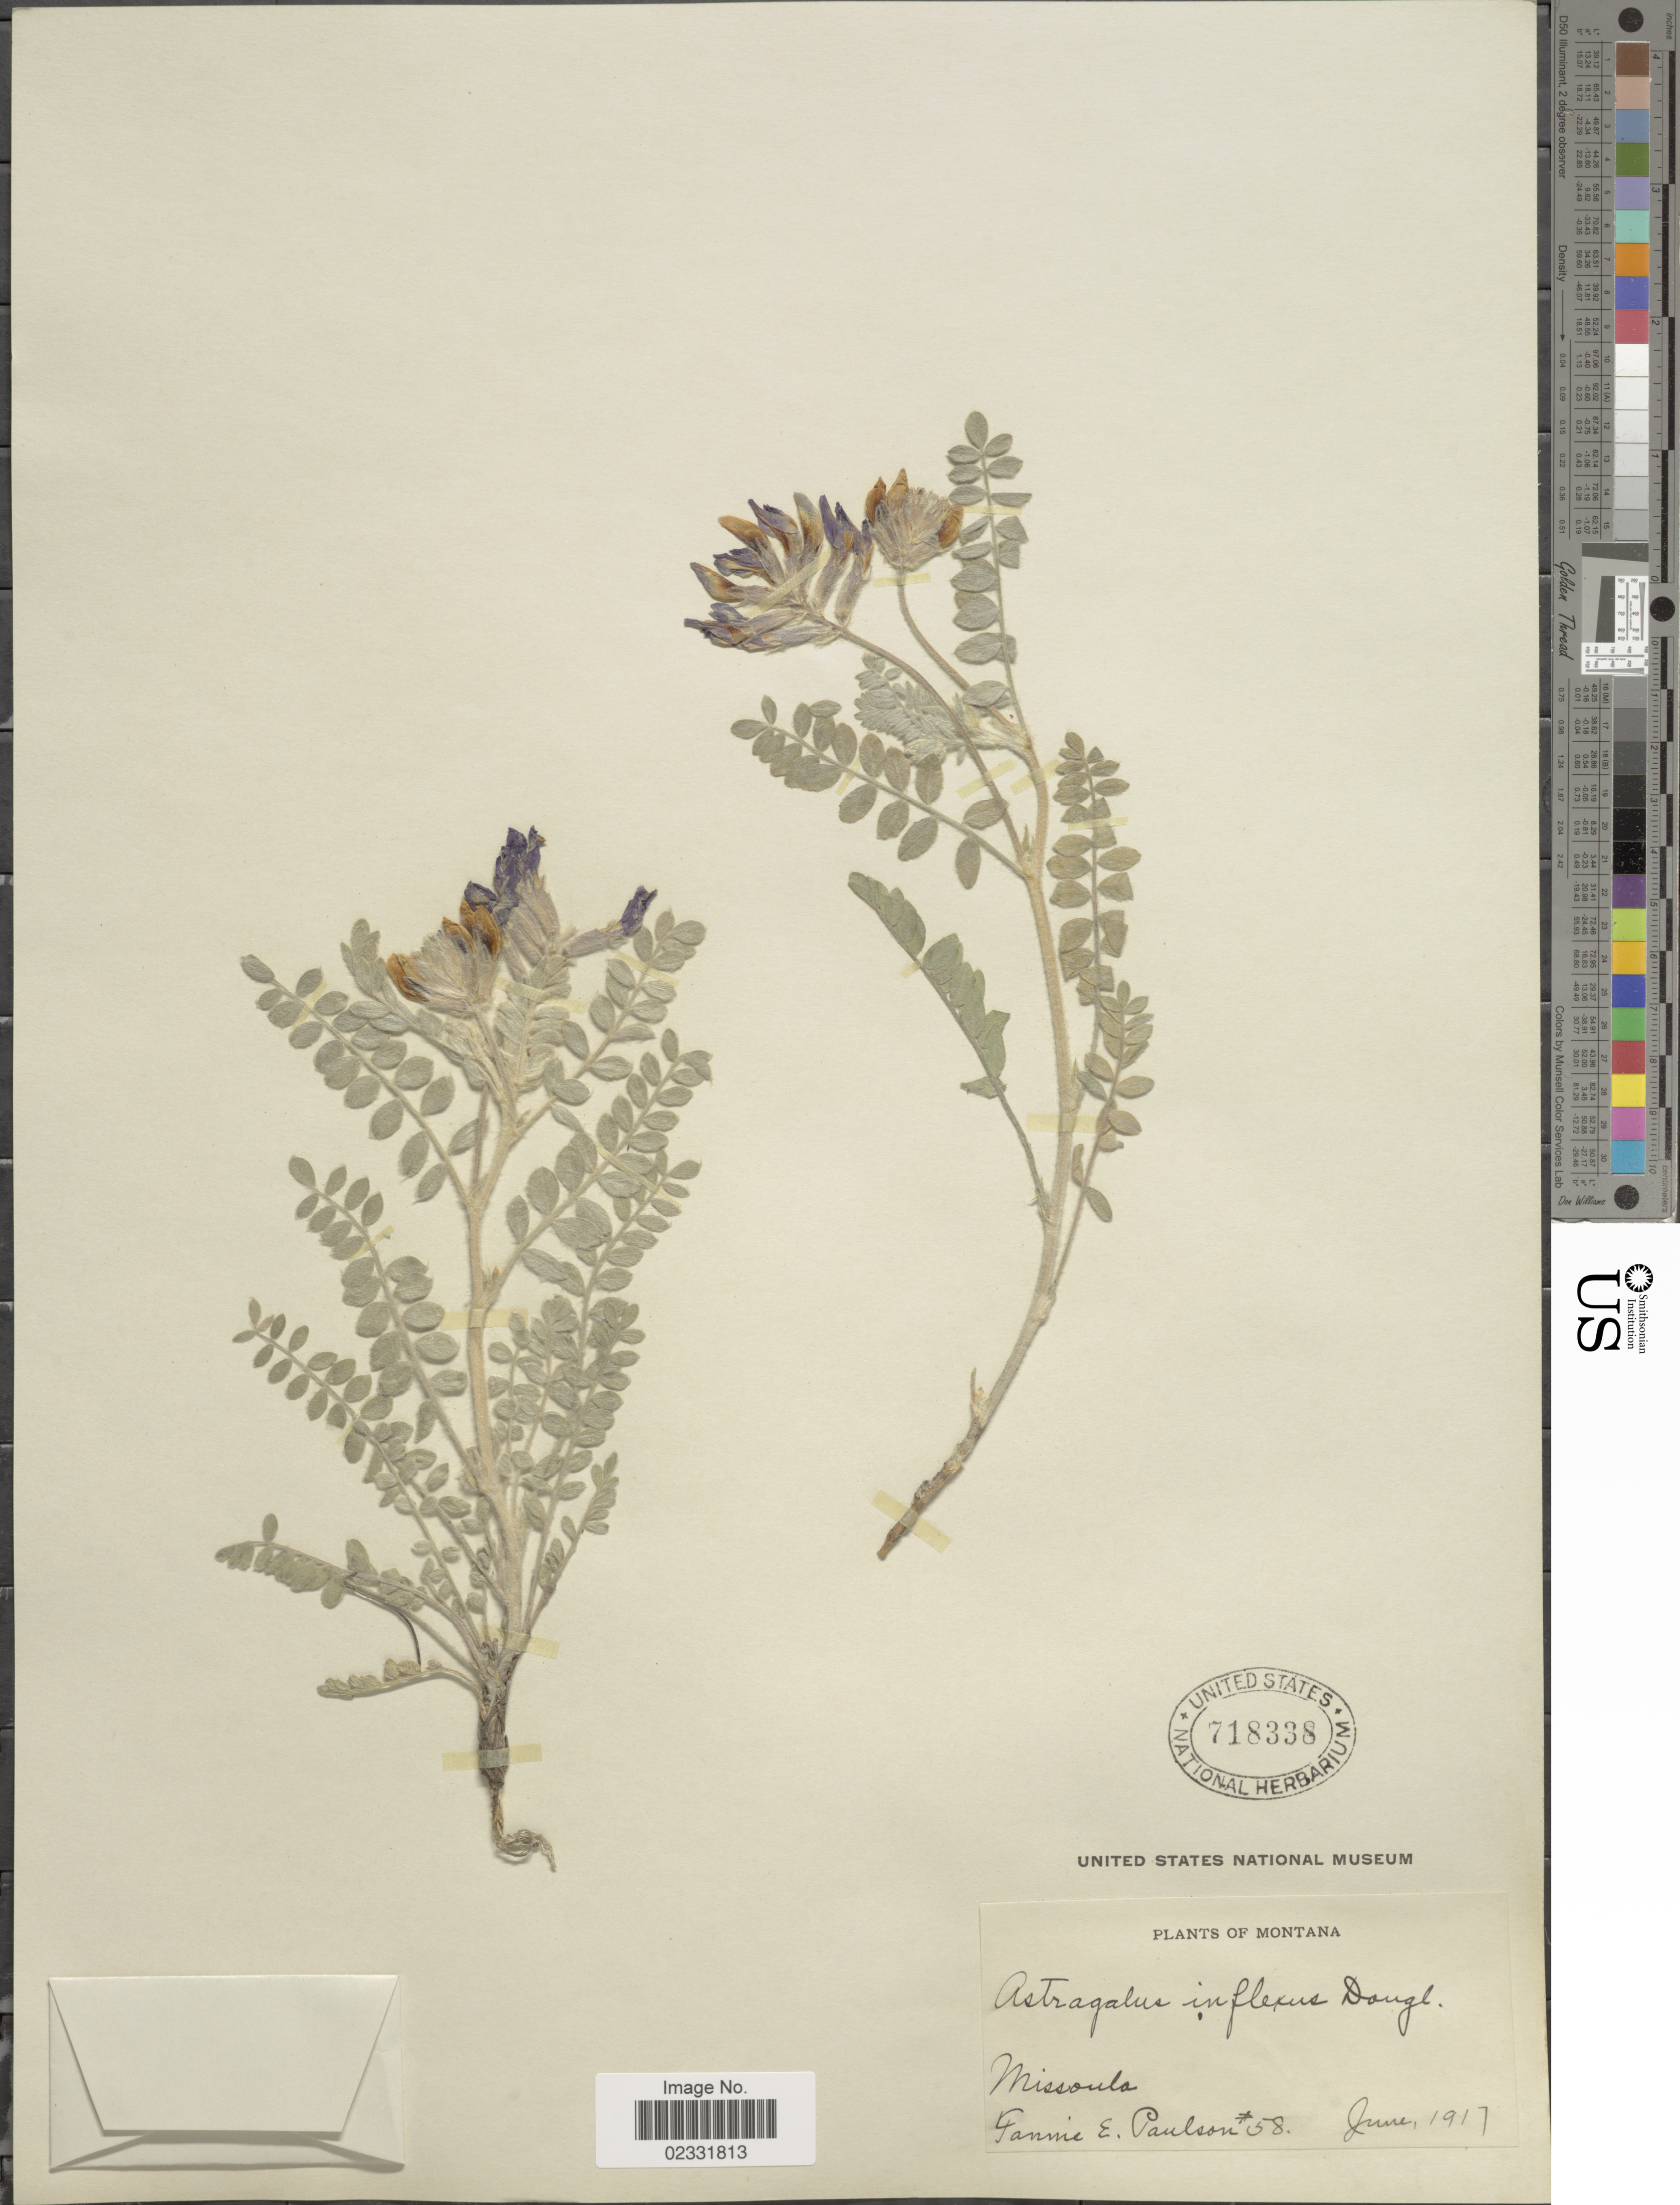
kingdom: Plantae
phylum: Tracheophyta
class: Magnoliopsida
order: Fabales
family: Fabaceae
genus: Astragalus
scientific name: Astragalus inflexus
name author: Douglas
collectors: F. Paulson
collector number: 58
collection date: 1917-06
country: United States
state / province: Montana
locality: Missoula.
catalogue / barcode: US 718338